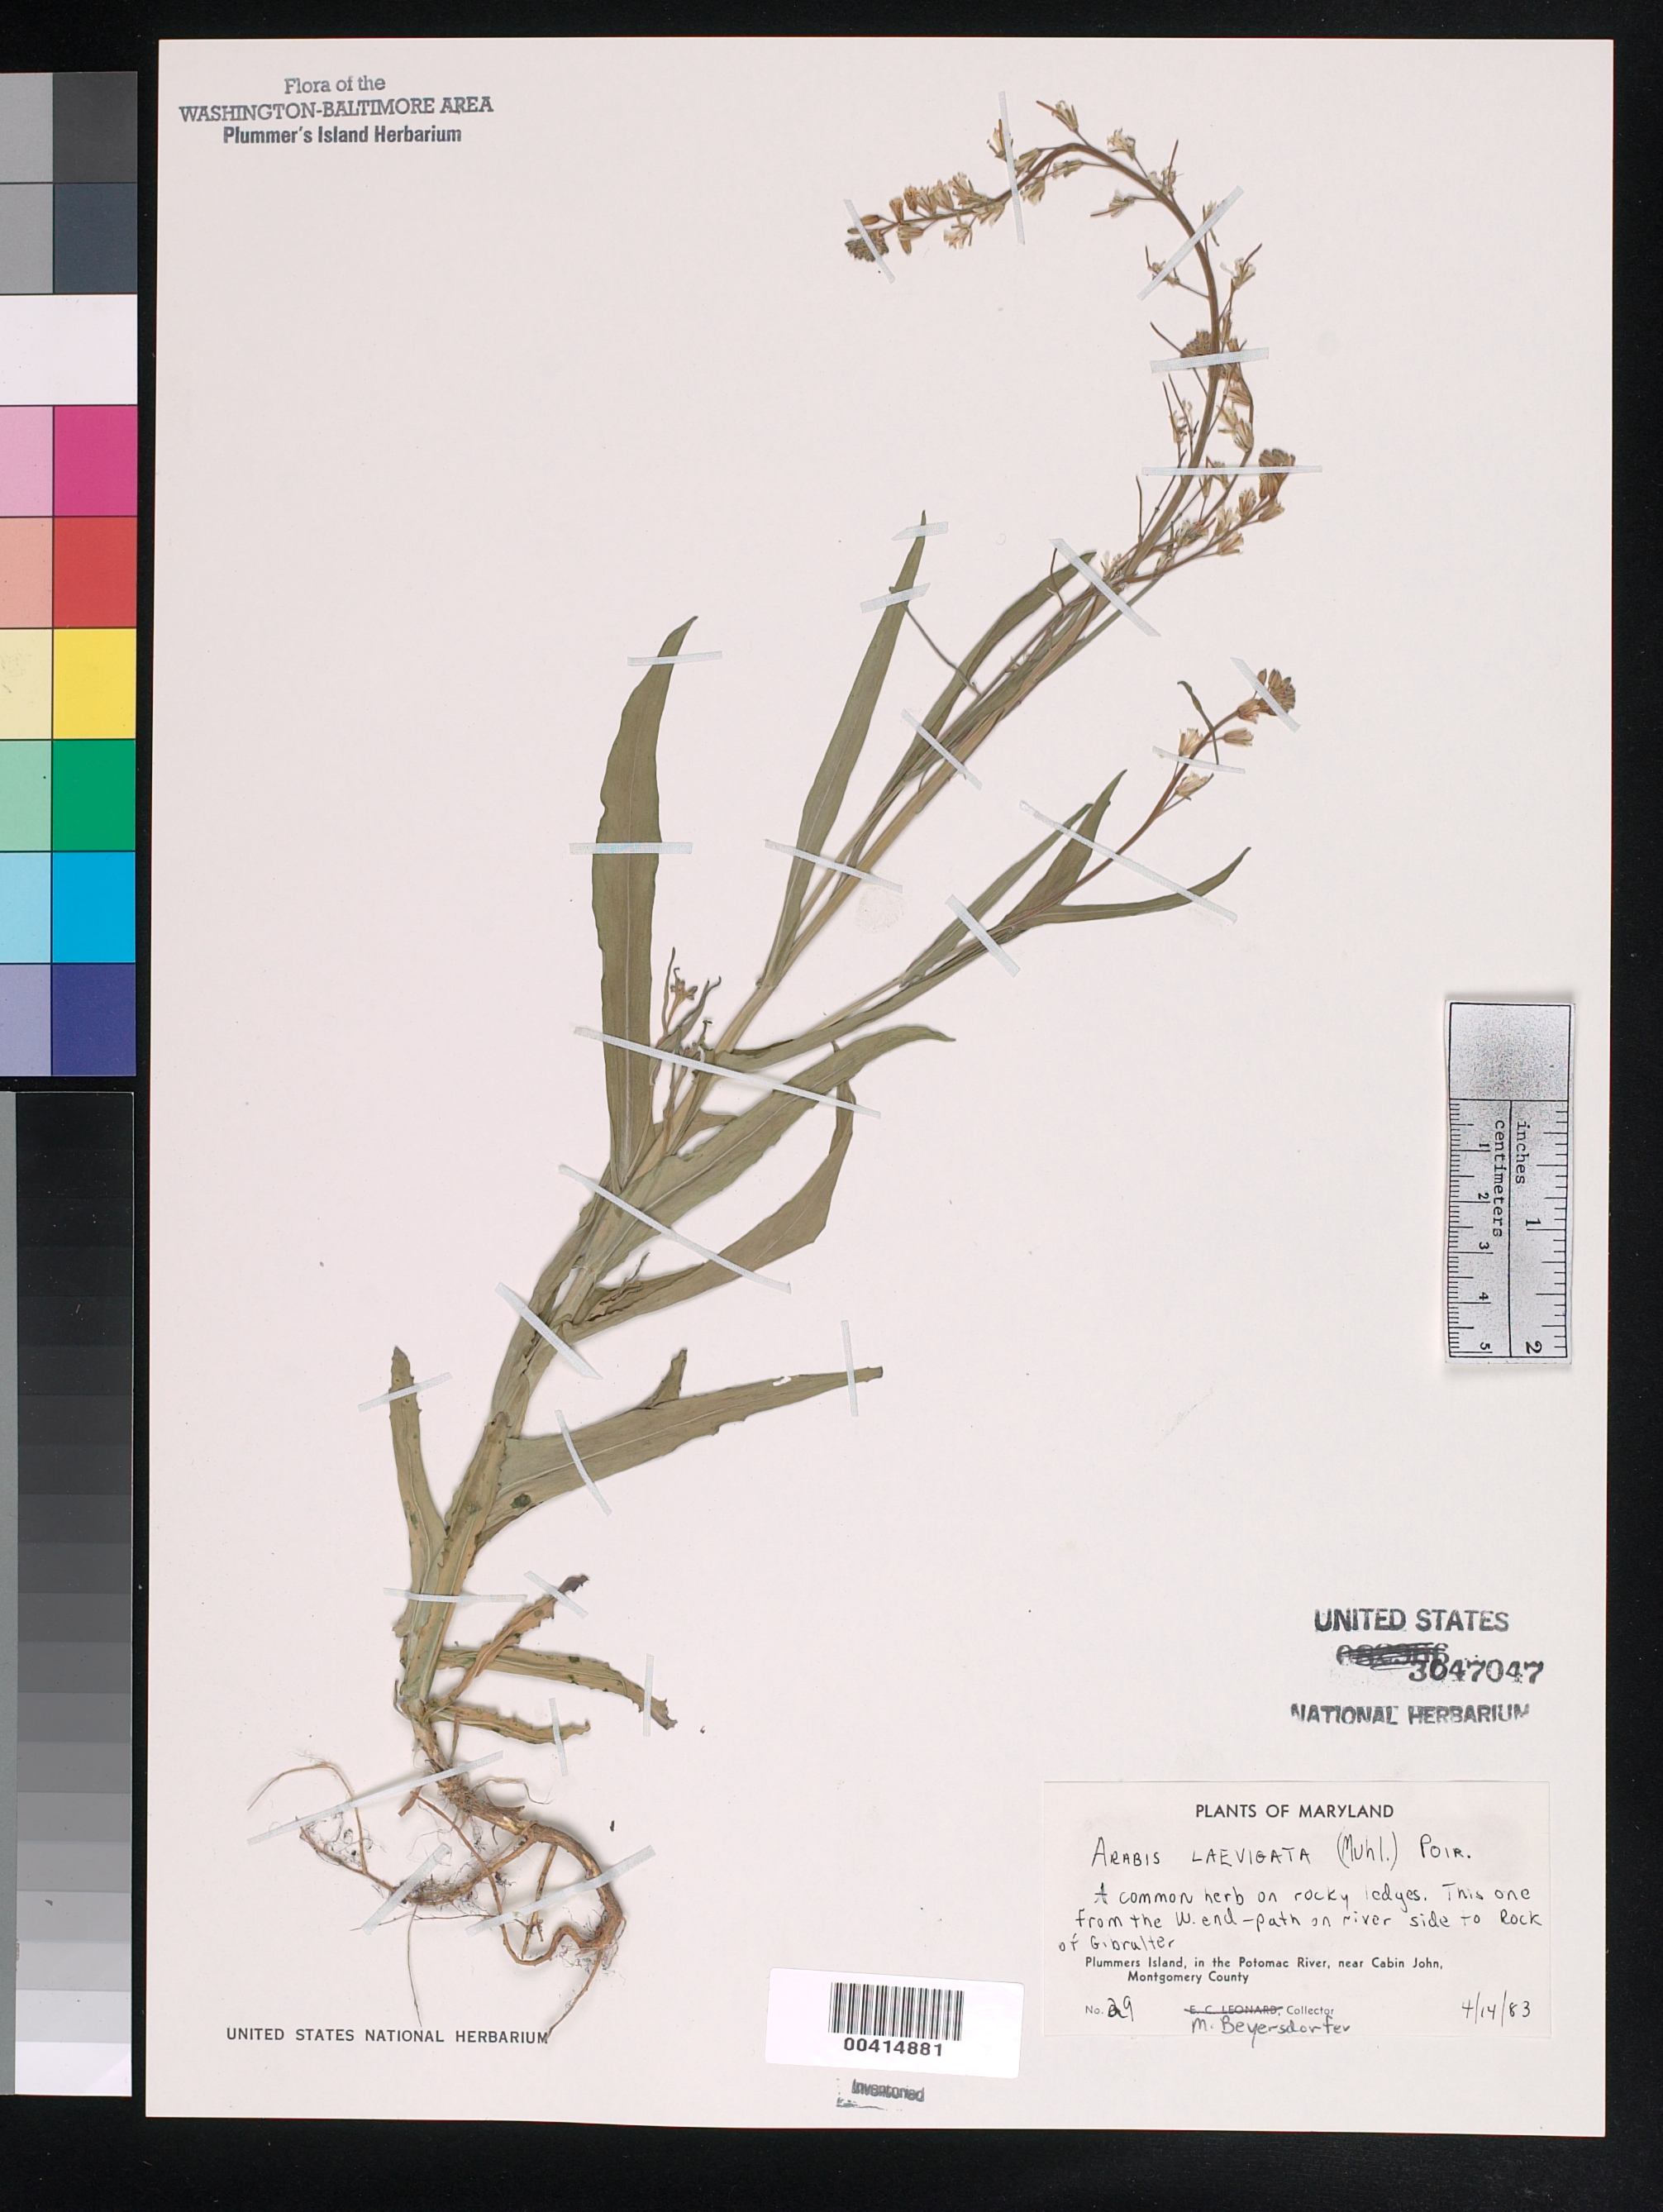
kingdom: Plantae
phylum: Tracheophyta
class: Magnoliopsida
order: Brassicales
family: Brassicaceae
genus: Boechera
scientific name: Boechera laevigata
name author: (Muhl. ex Willd.) Al-Shehbaz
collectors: M. Beyersdorfer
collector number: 29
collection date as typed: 14 Apr 1983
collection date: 1983-04-14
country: United States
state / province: Maryland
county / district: Montgomery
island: Plummers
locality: Plummer's Island; west end, path on river side to Rock of Gibraltar C. & O. Canal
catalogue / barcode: US 3047047